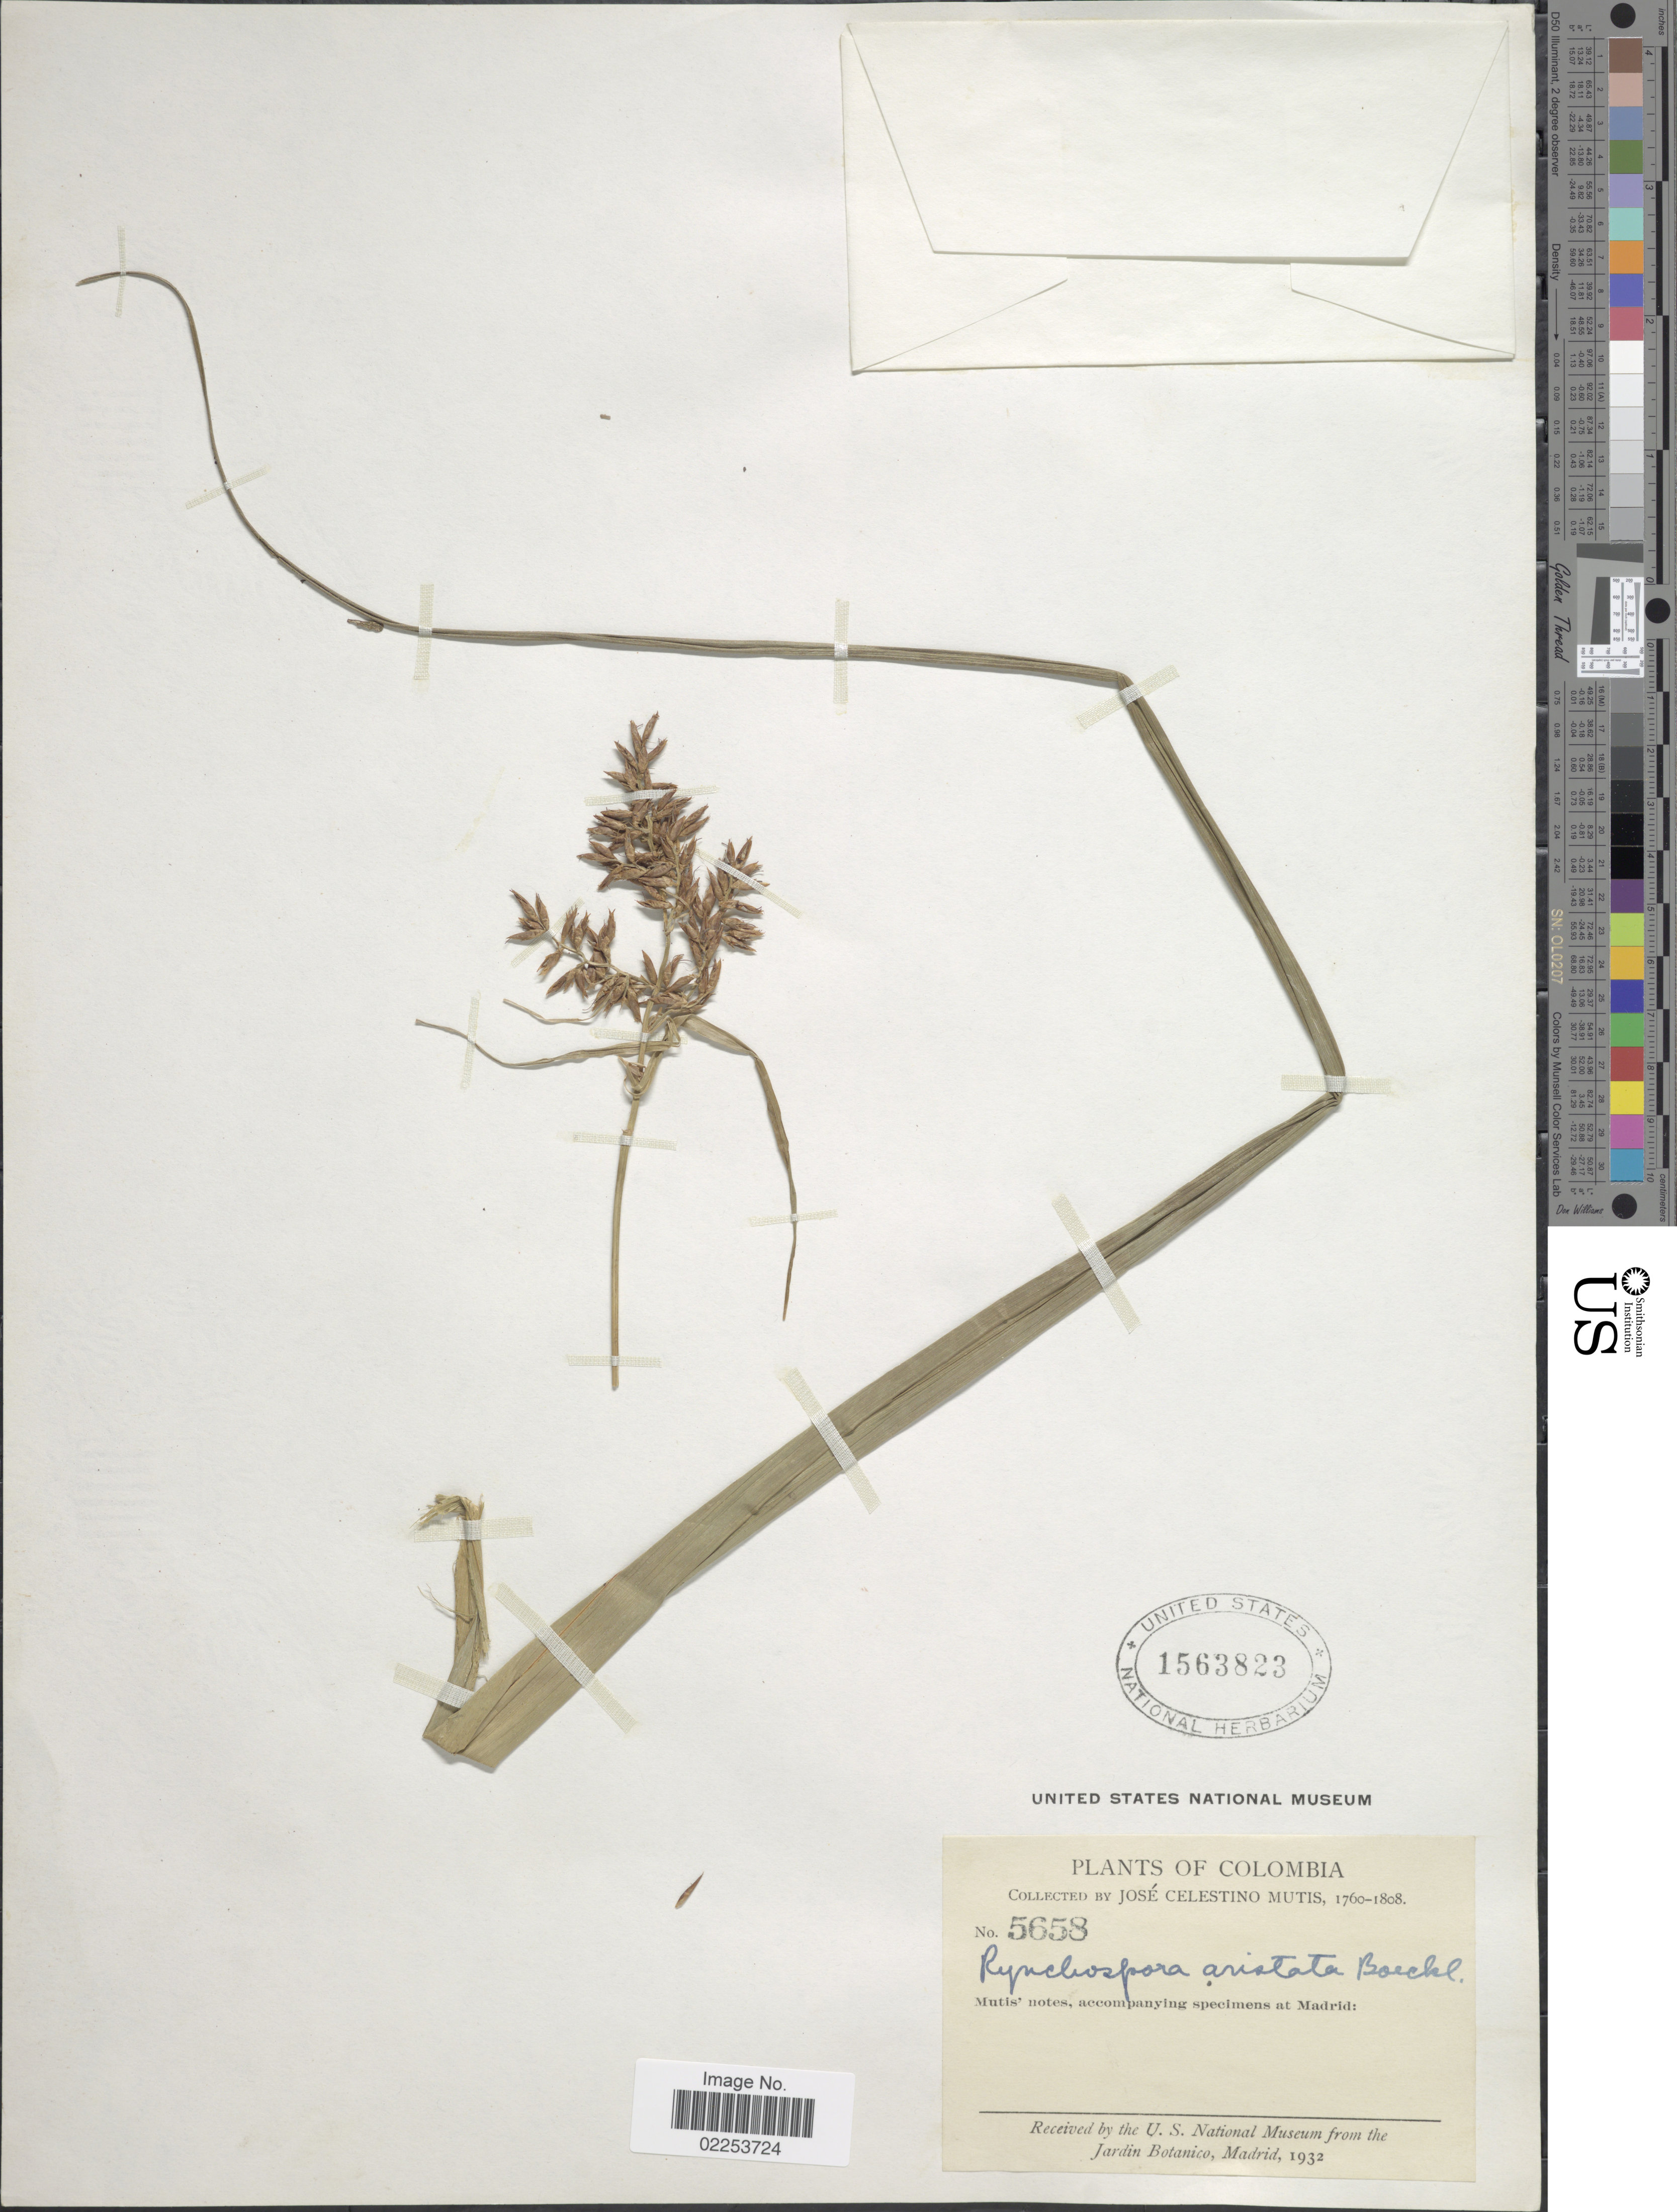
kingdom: Plantae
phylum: Tracheophyta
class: Liliopsida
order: Poales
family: Cyperaceae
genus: Rhynchospora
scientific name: Rhynchospora aristata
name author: Boeckeler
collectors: J. C. B. Mutis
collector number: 5658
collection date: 1760/1808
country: Colombia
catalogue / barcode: US 1563823